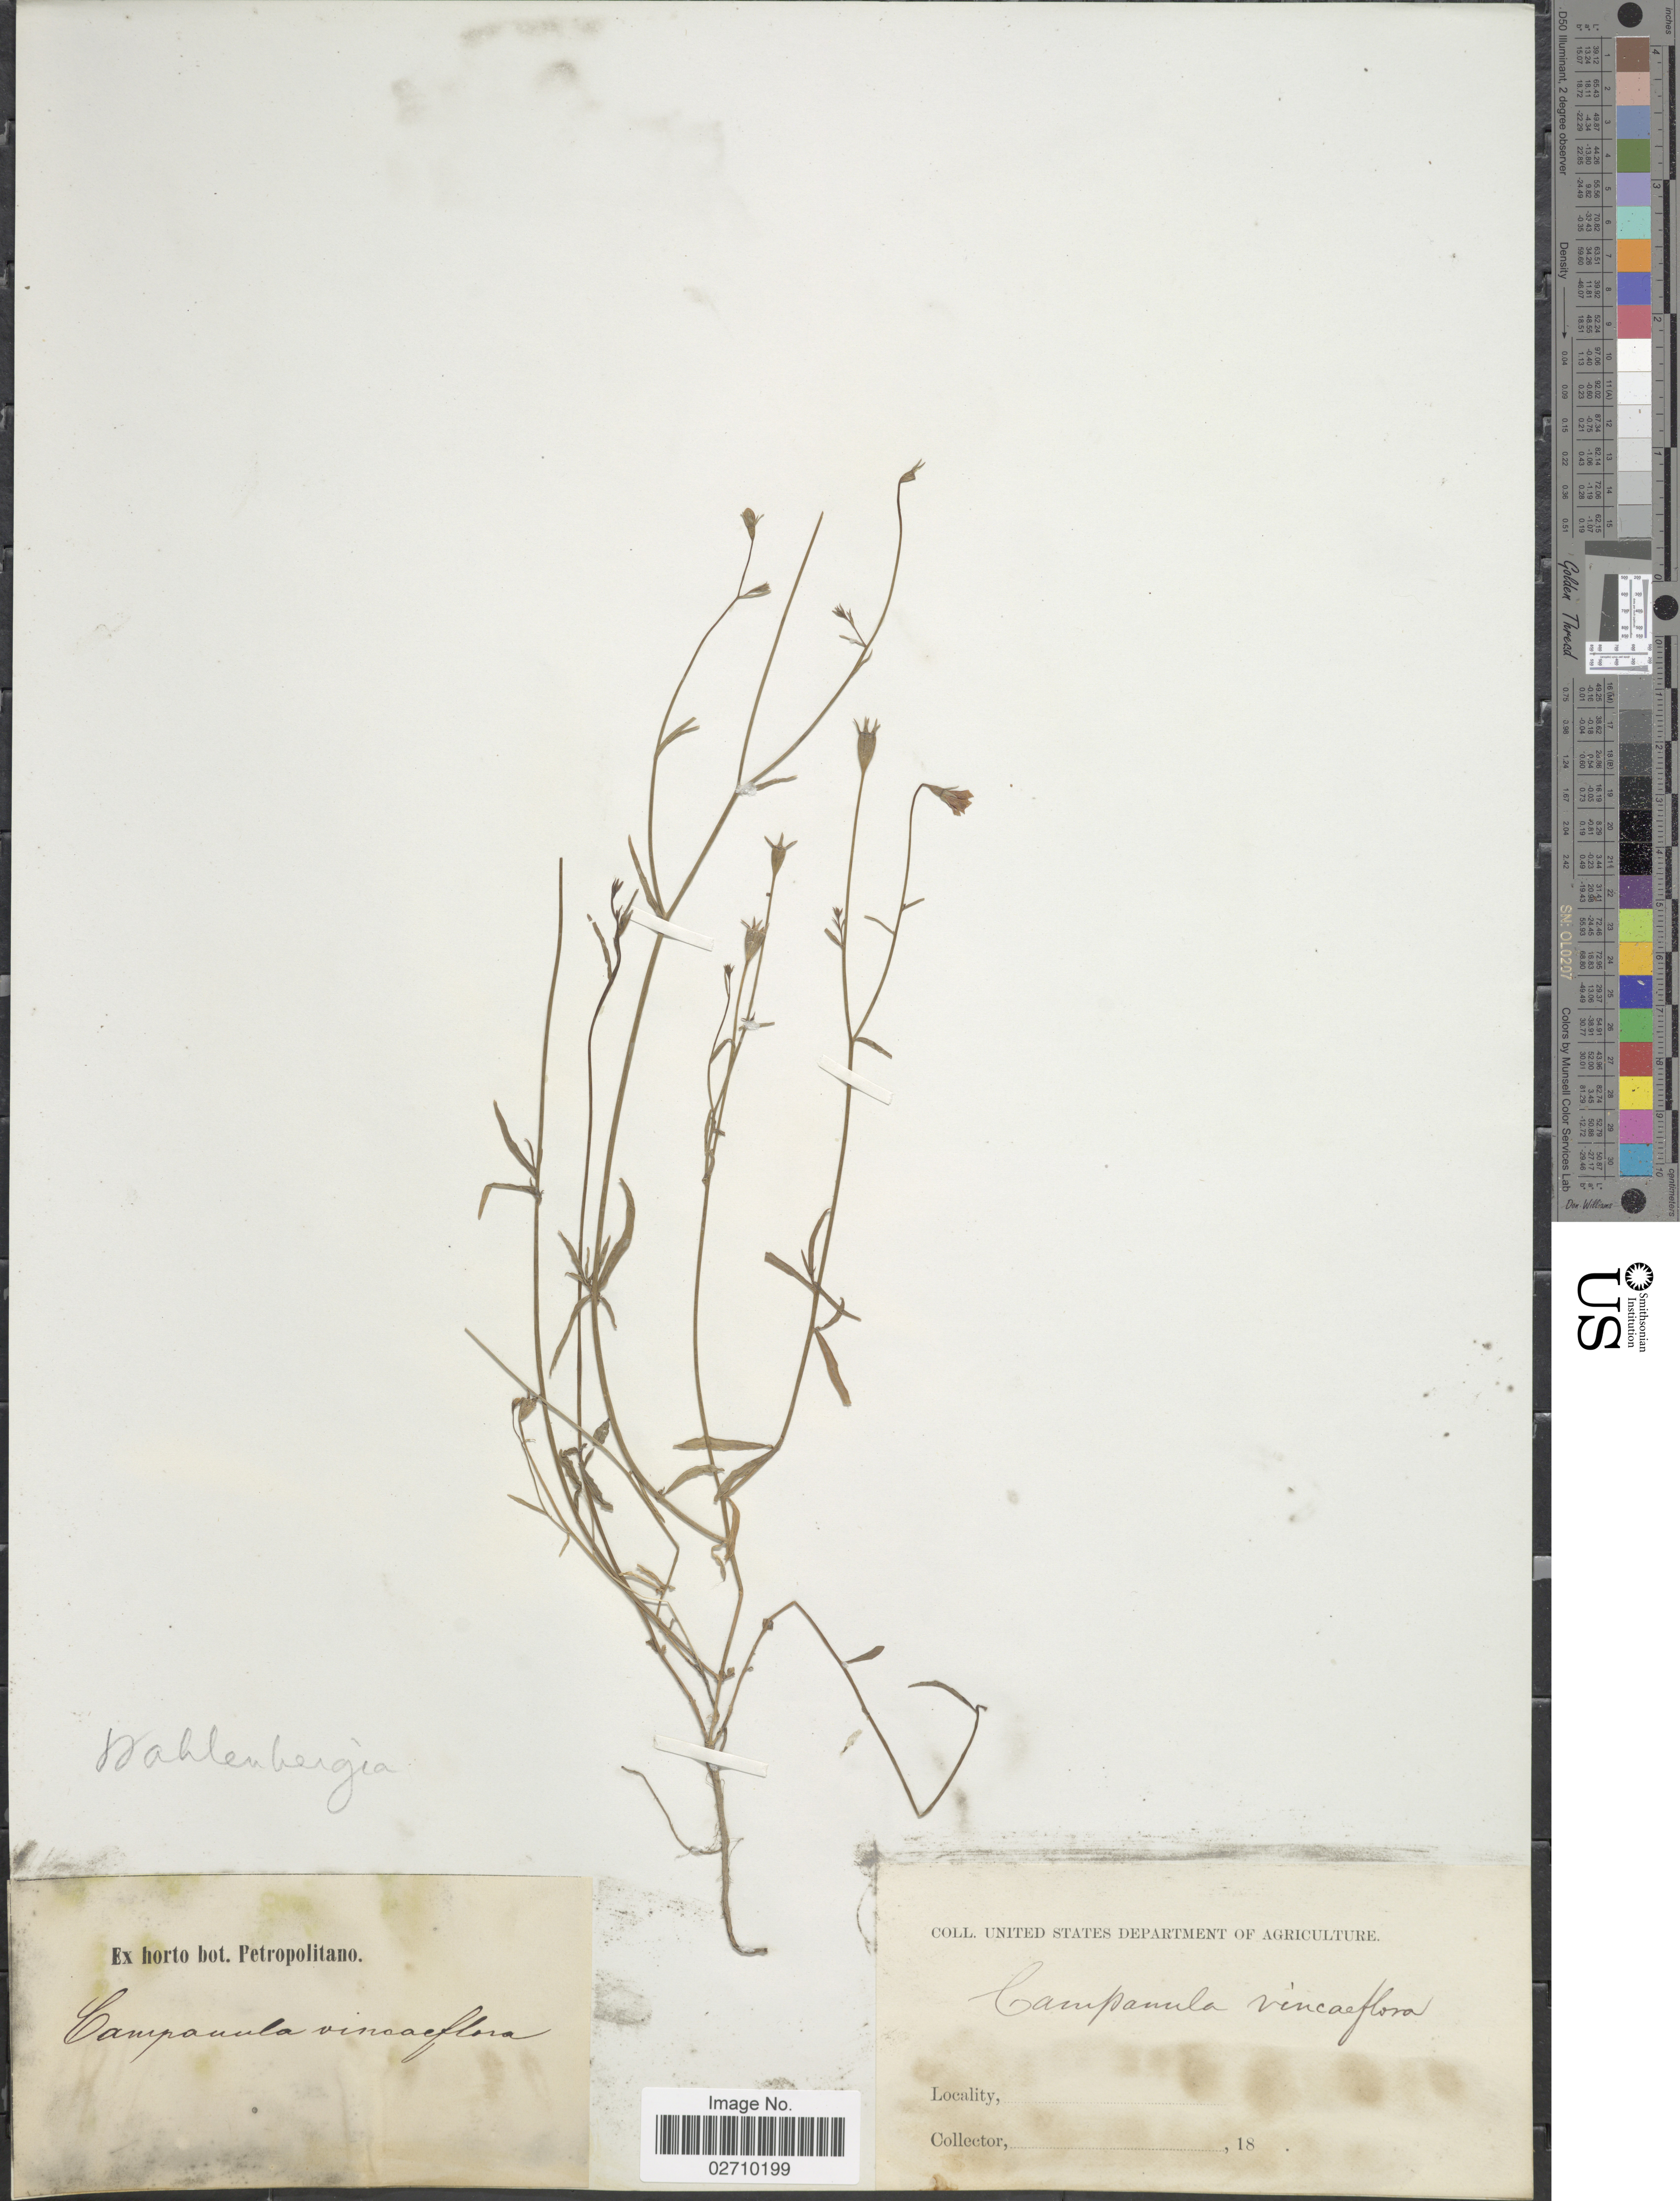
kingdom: Plantae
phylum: Tracheophyta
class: Magnoliopsida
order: Asterales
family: Campanulaceae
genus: Wahlenbergia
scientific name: Wahlenbergia sp.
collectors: ex herb. U. S. Department of Agriculture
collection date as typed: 18